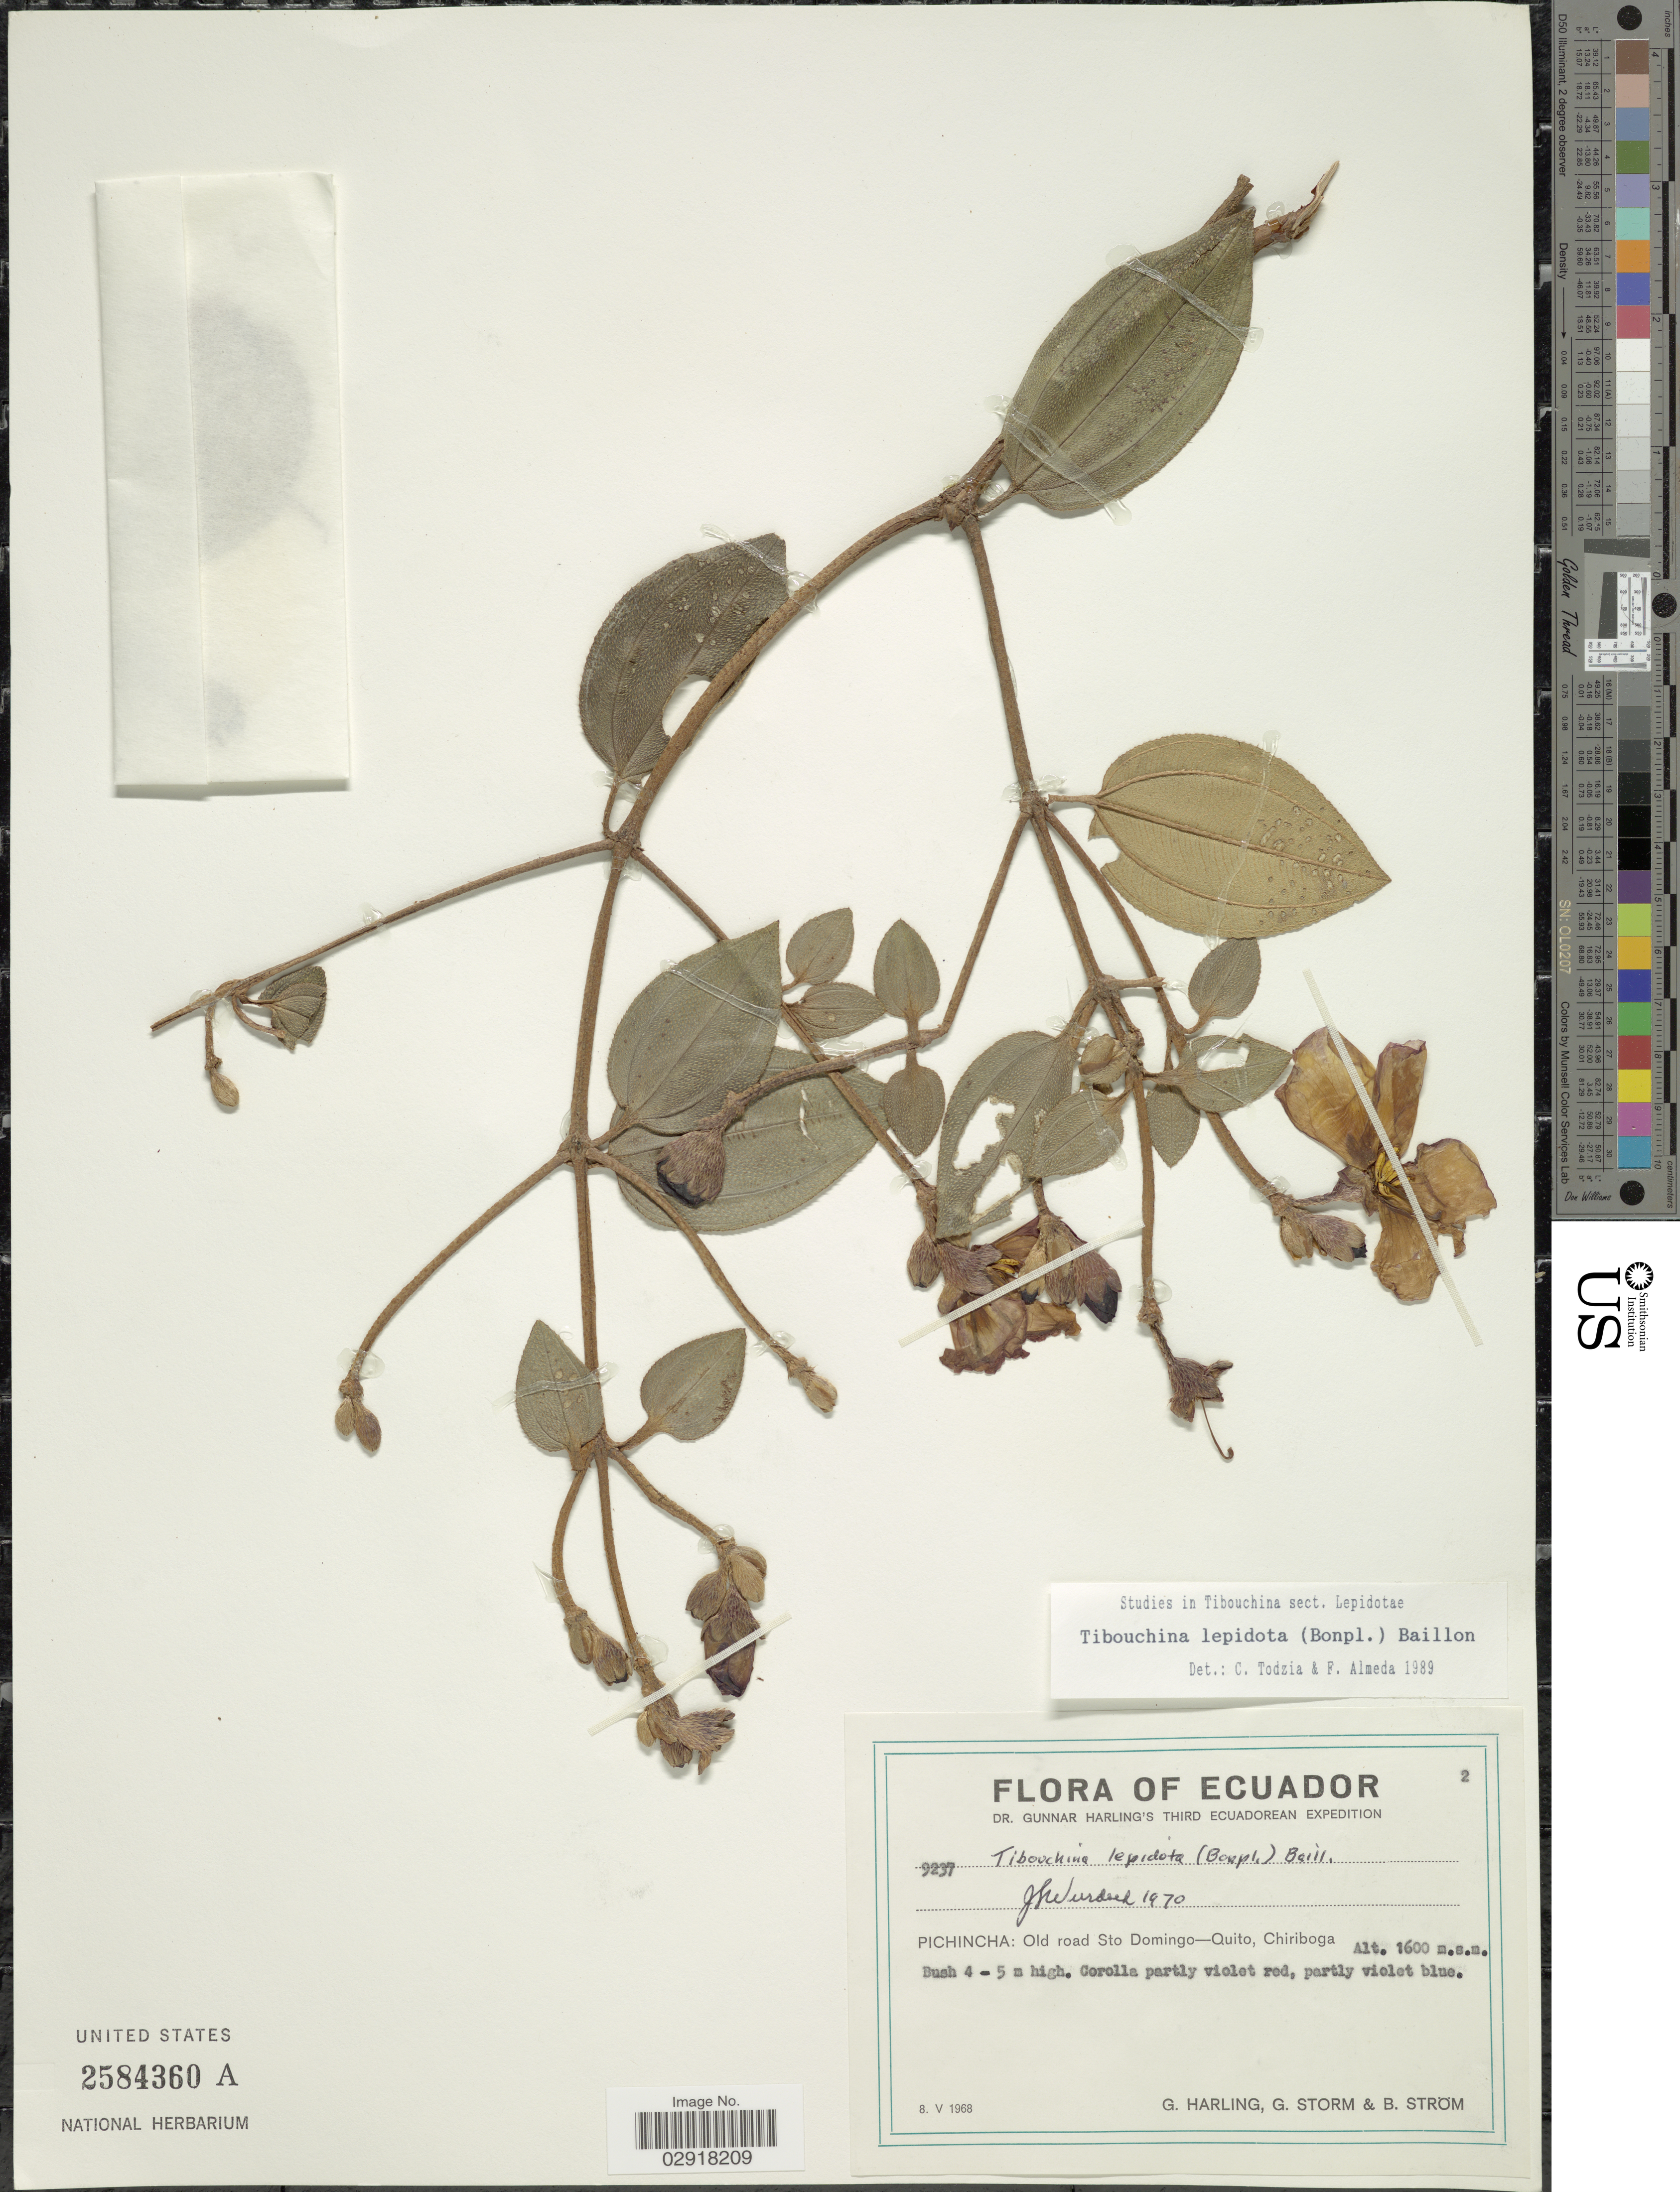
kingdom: Plantae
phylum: Tracheophyta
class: Magnoliopsida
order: Myrtales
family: Melastomataceae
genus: Andesanthus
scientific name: Andesanthus lepidotus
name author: (Humb. & Bonpl.) P.J.F. Guim. & Michelang.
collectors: G. Harling, G. Storm & B. Ström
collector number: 9237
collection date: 1968-05-08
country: Ecuador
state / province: Pichincha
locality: Old road Sto Domingo-Quito, Chiriboga.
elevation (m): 1600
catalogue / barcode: US 2584360A